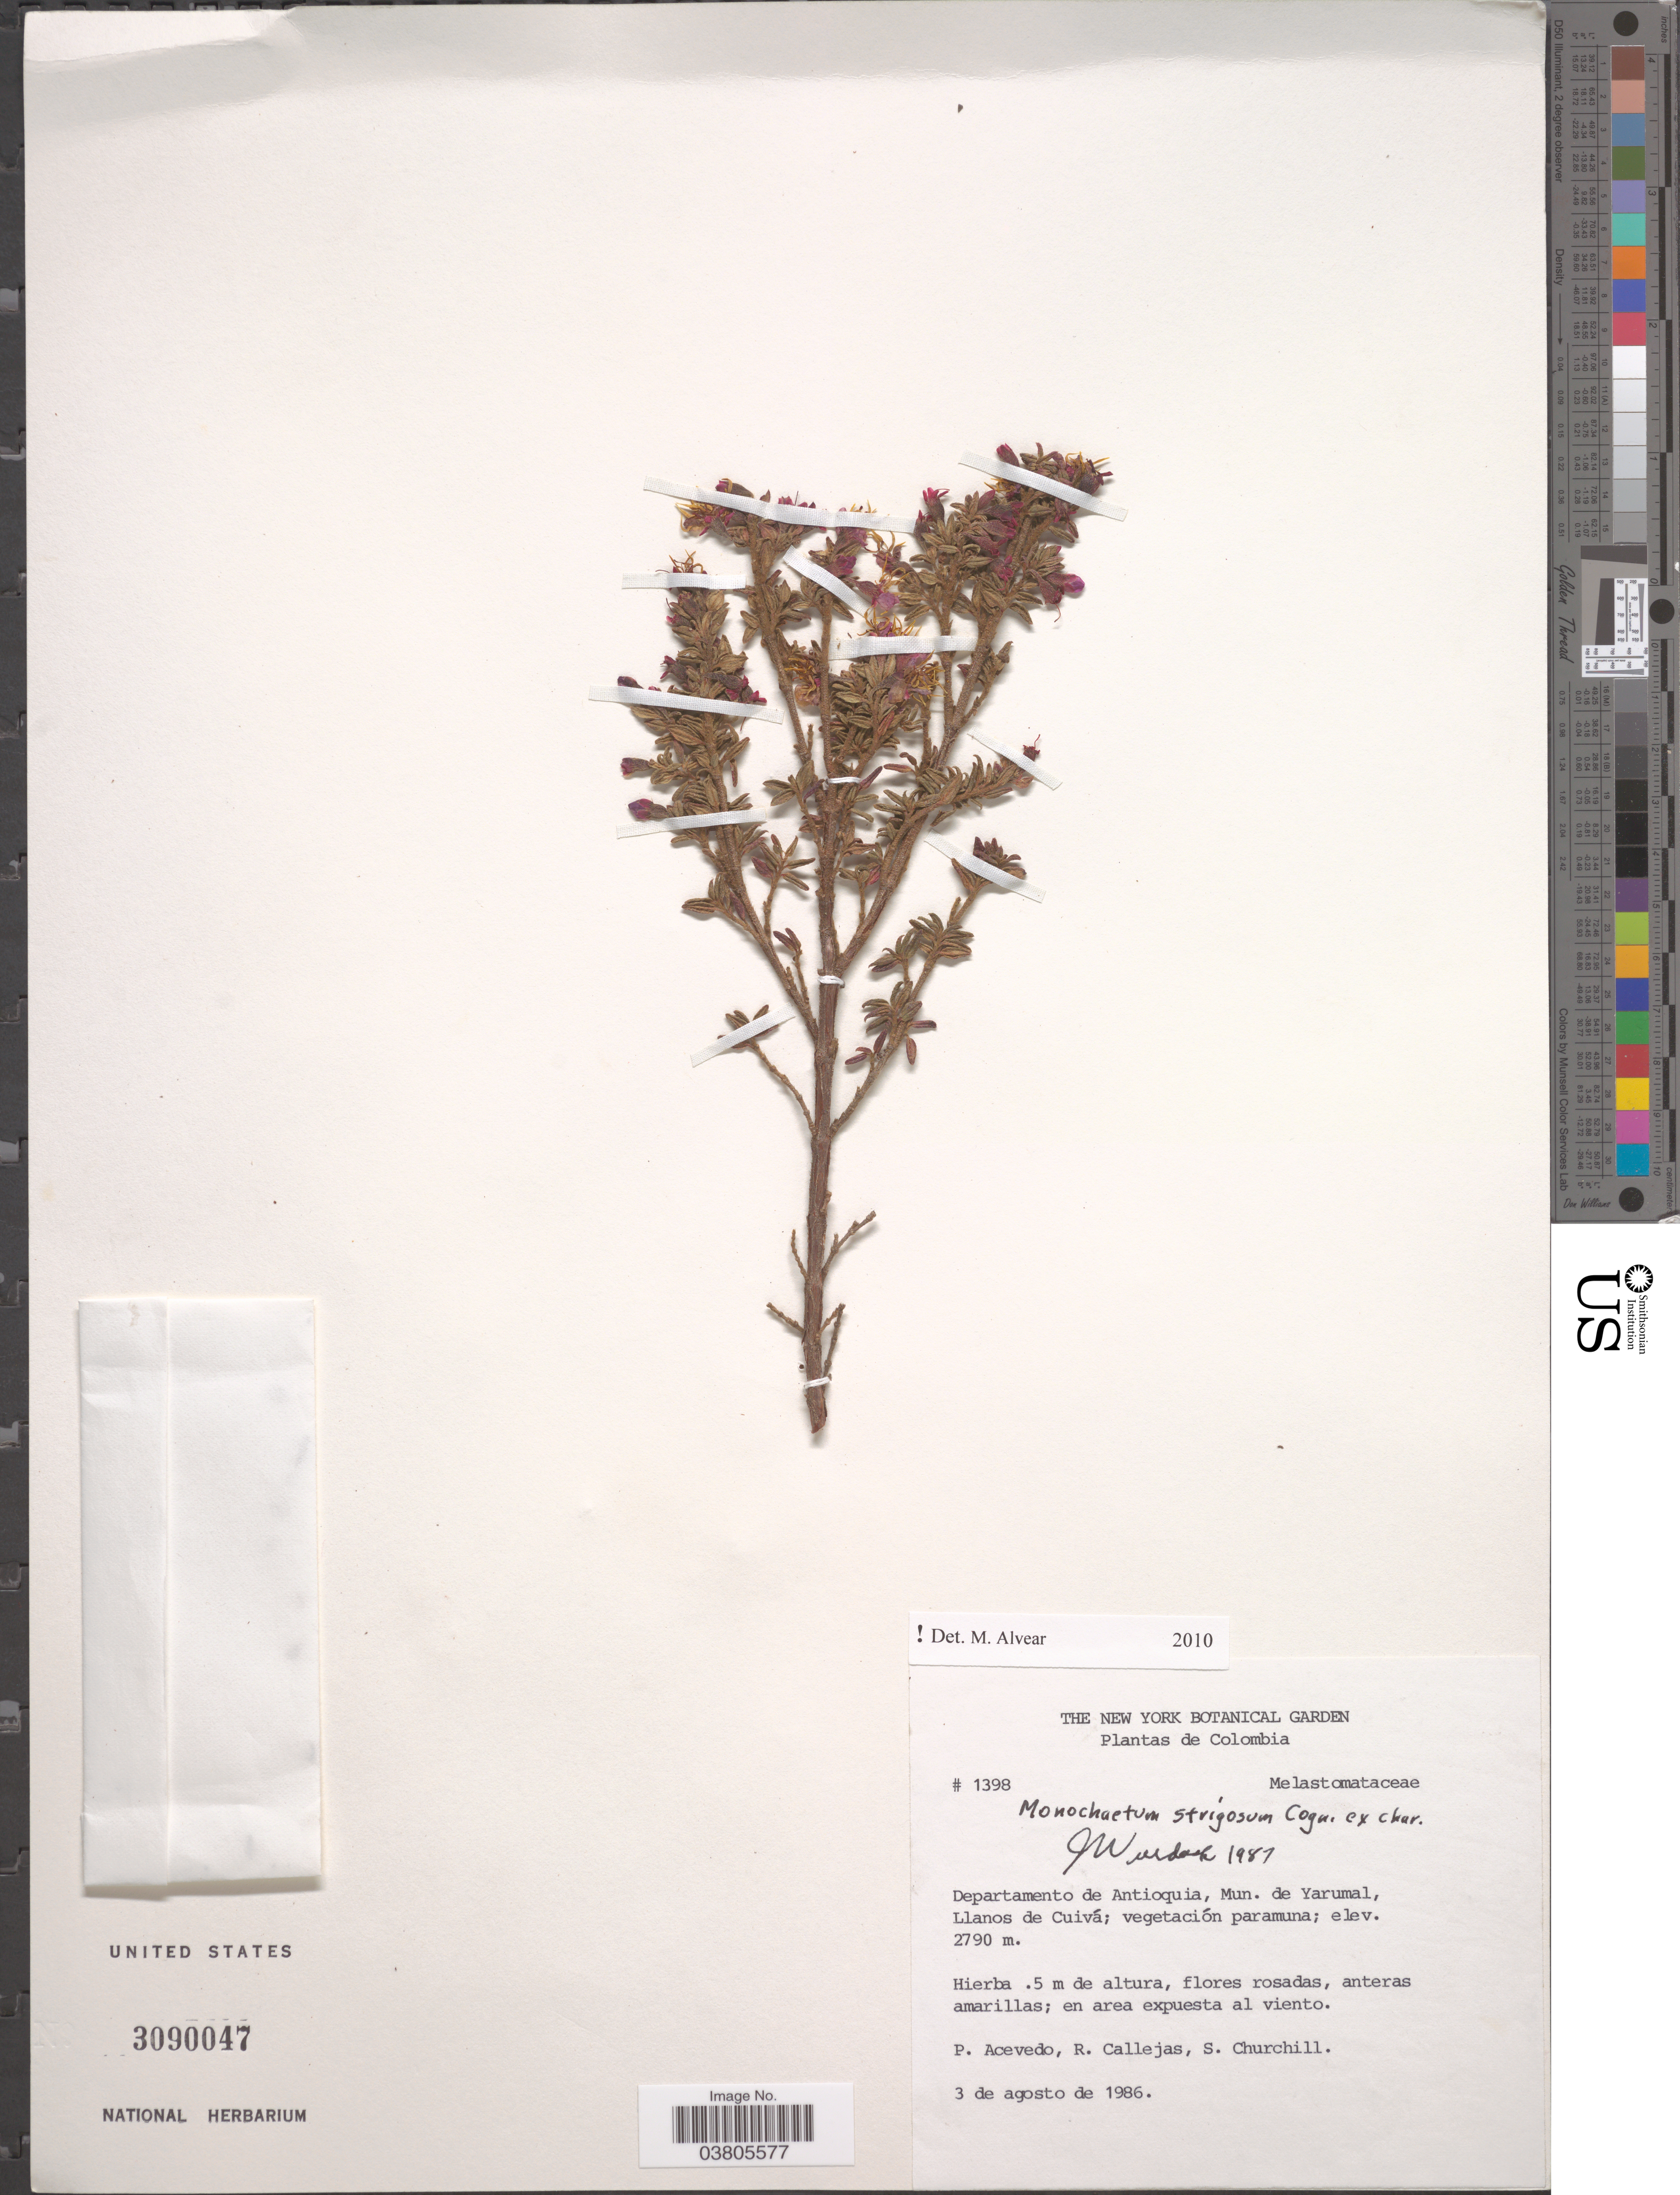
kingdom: Plantae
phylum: Tracheophyta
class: Magnoliopsida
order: Myrtales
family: Melastomataceae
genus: Monochaetum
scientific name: Monochaetum strigosum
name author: Cogn.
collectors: P. Acevedo-Rodr., R. Callejas & S. Churchill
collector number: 1398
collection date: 1986-08-03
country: Colombia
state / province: Antioquia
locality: Departamento de Antioquia, Mun. de Yarumal, Llanos de Cuivá.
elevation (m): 2790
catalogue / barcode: US 3090047